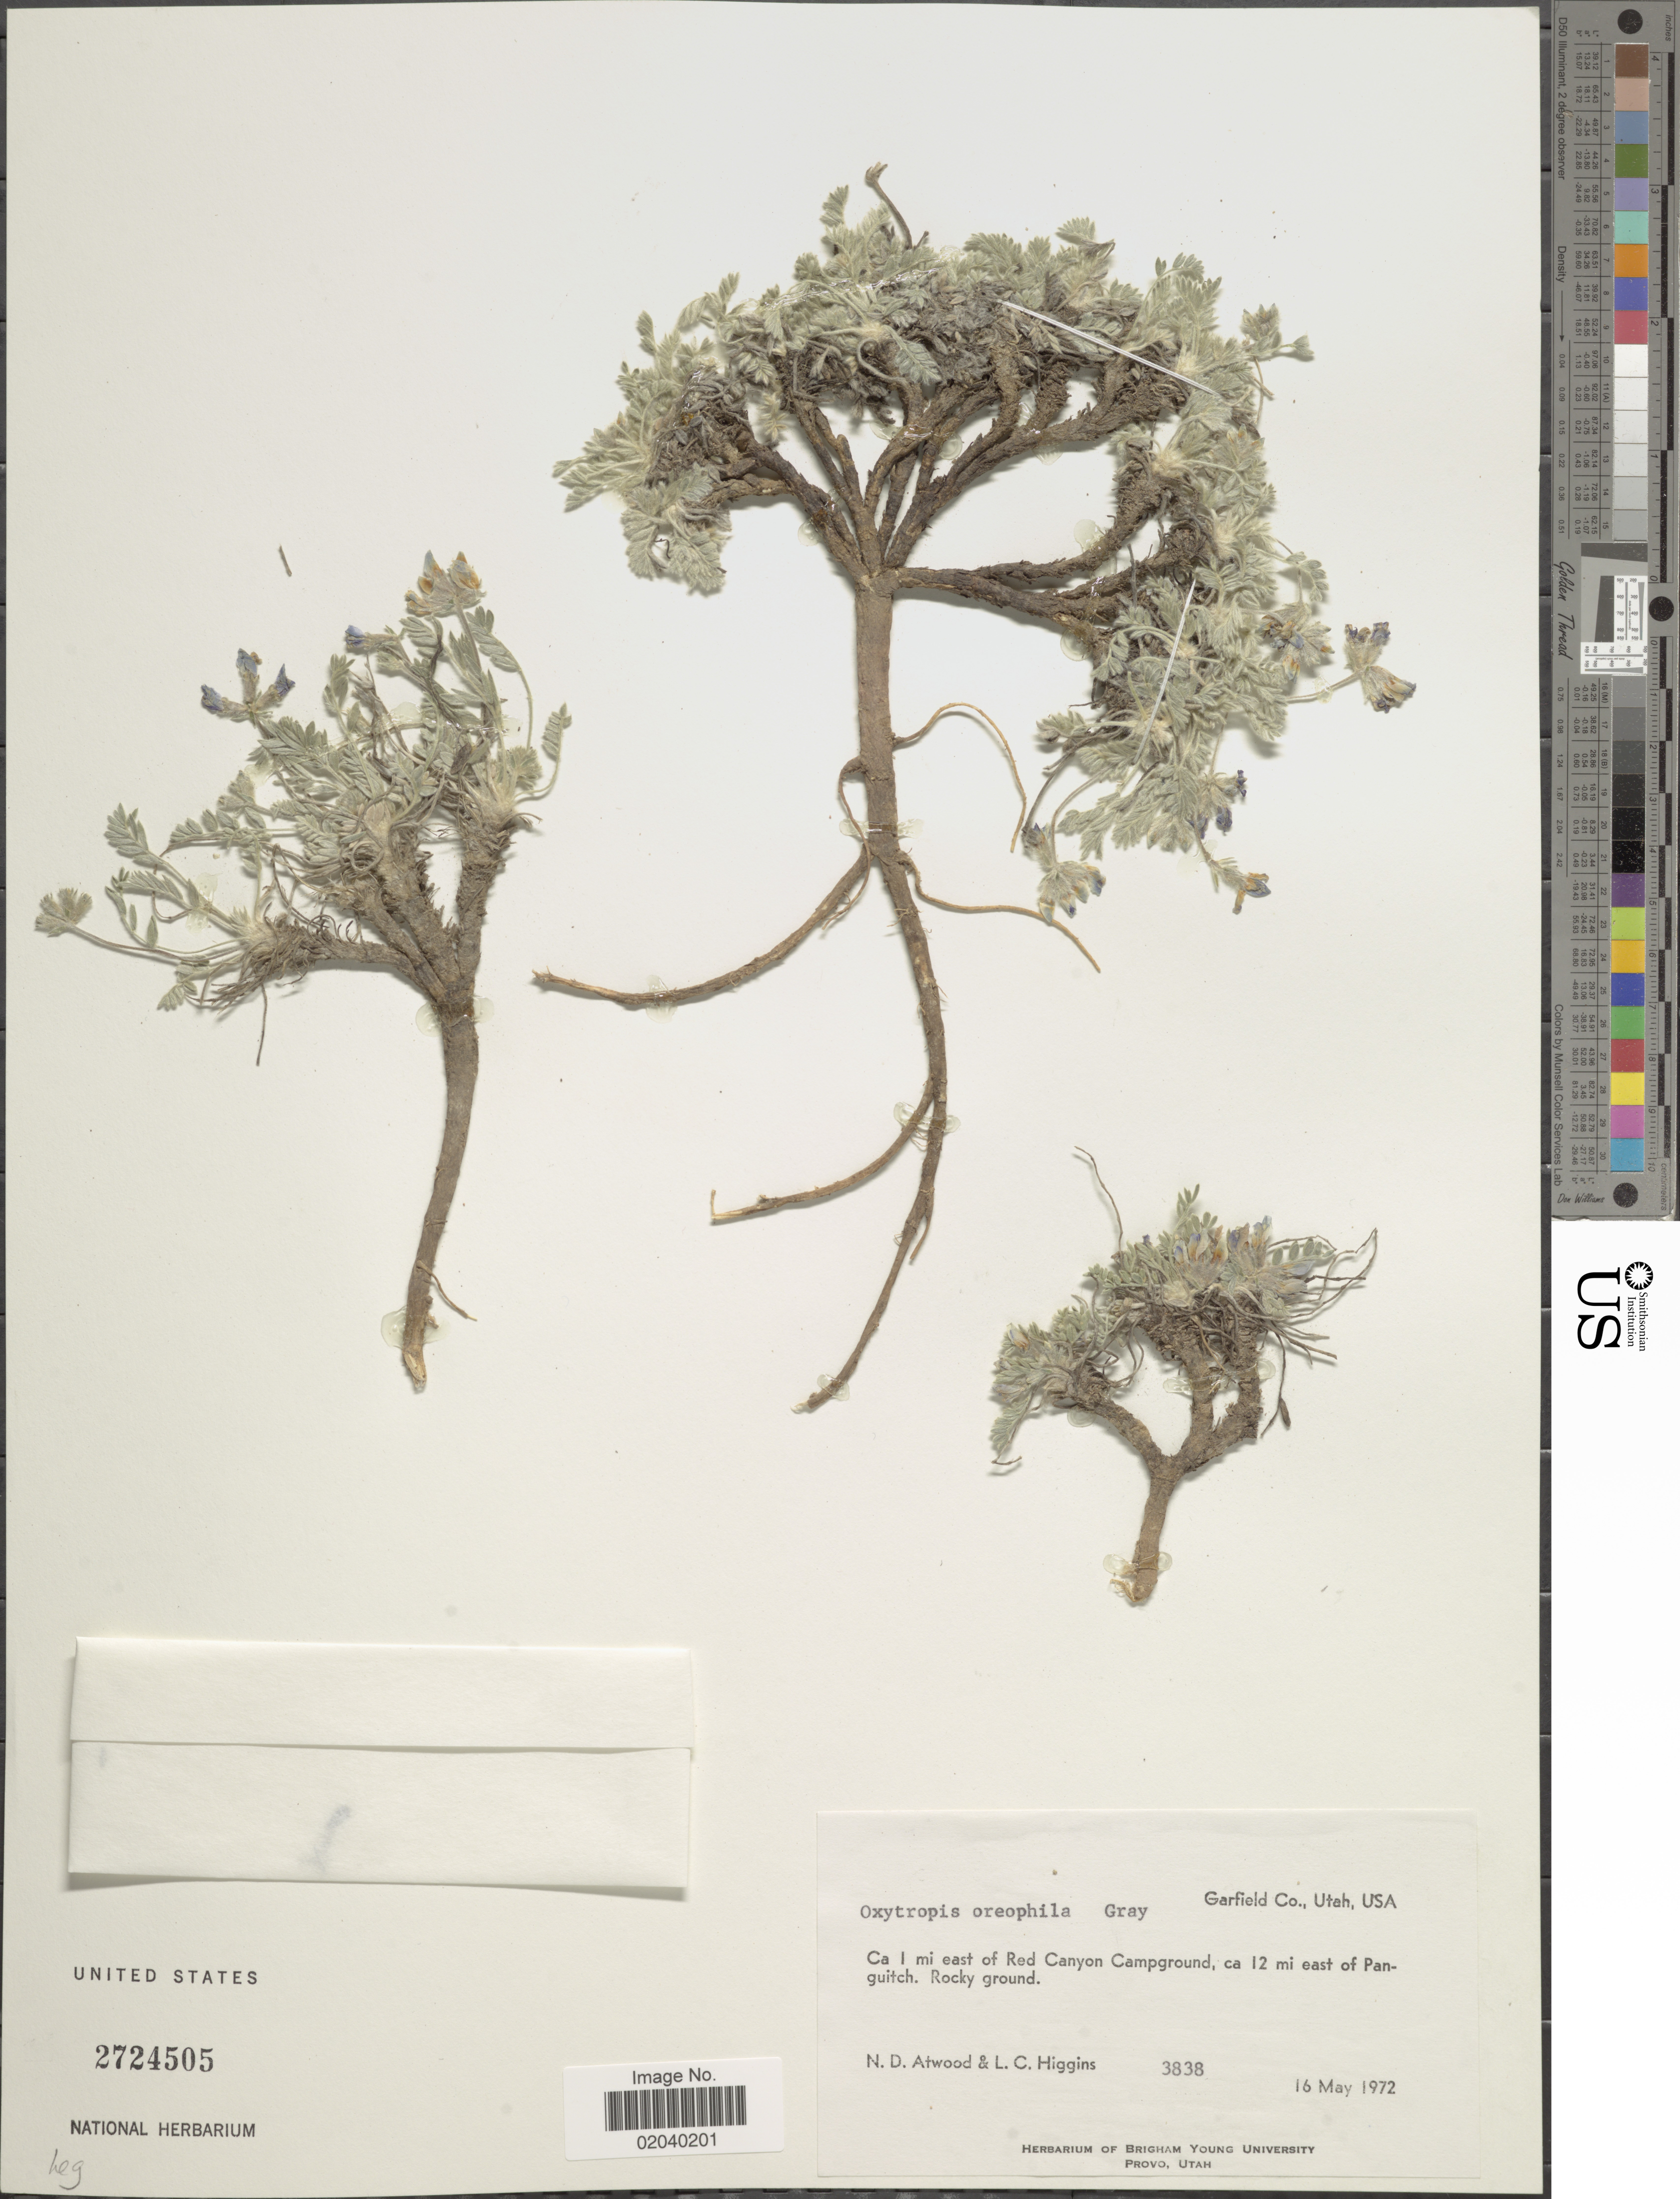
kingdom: Plantae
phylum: Tracheophyta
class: Magnoliopsida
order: Fabales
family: Fabaceae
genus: Oxytropis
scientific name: Oxytropis oreophila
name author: A. Gray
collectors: N. Atwood & L. Higgins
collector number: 3838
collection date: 1972-05-16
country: United States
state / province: Utah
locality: Garfield Co., Ca 1 mi east of Red Canyon Campground, ca 12 mi east of Panguitch. Rocky ground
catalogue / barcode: US 2724505